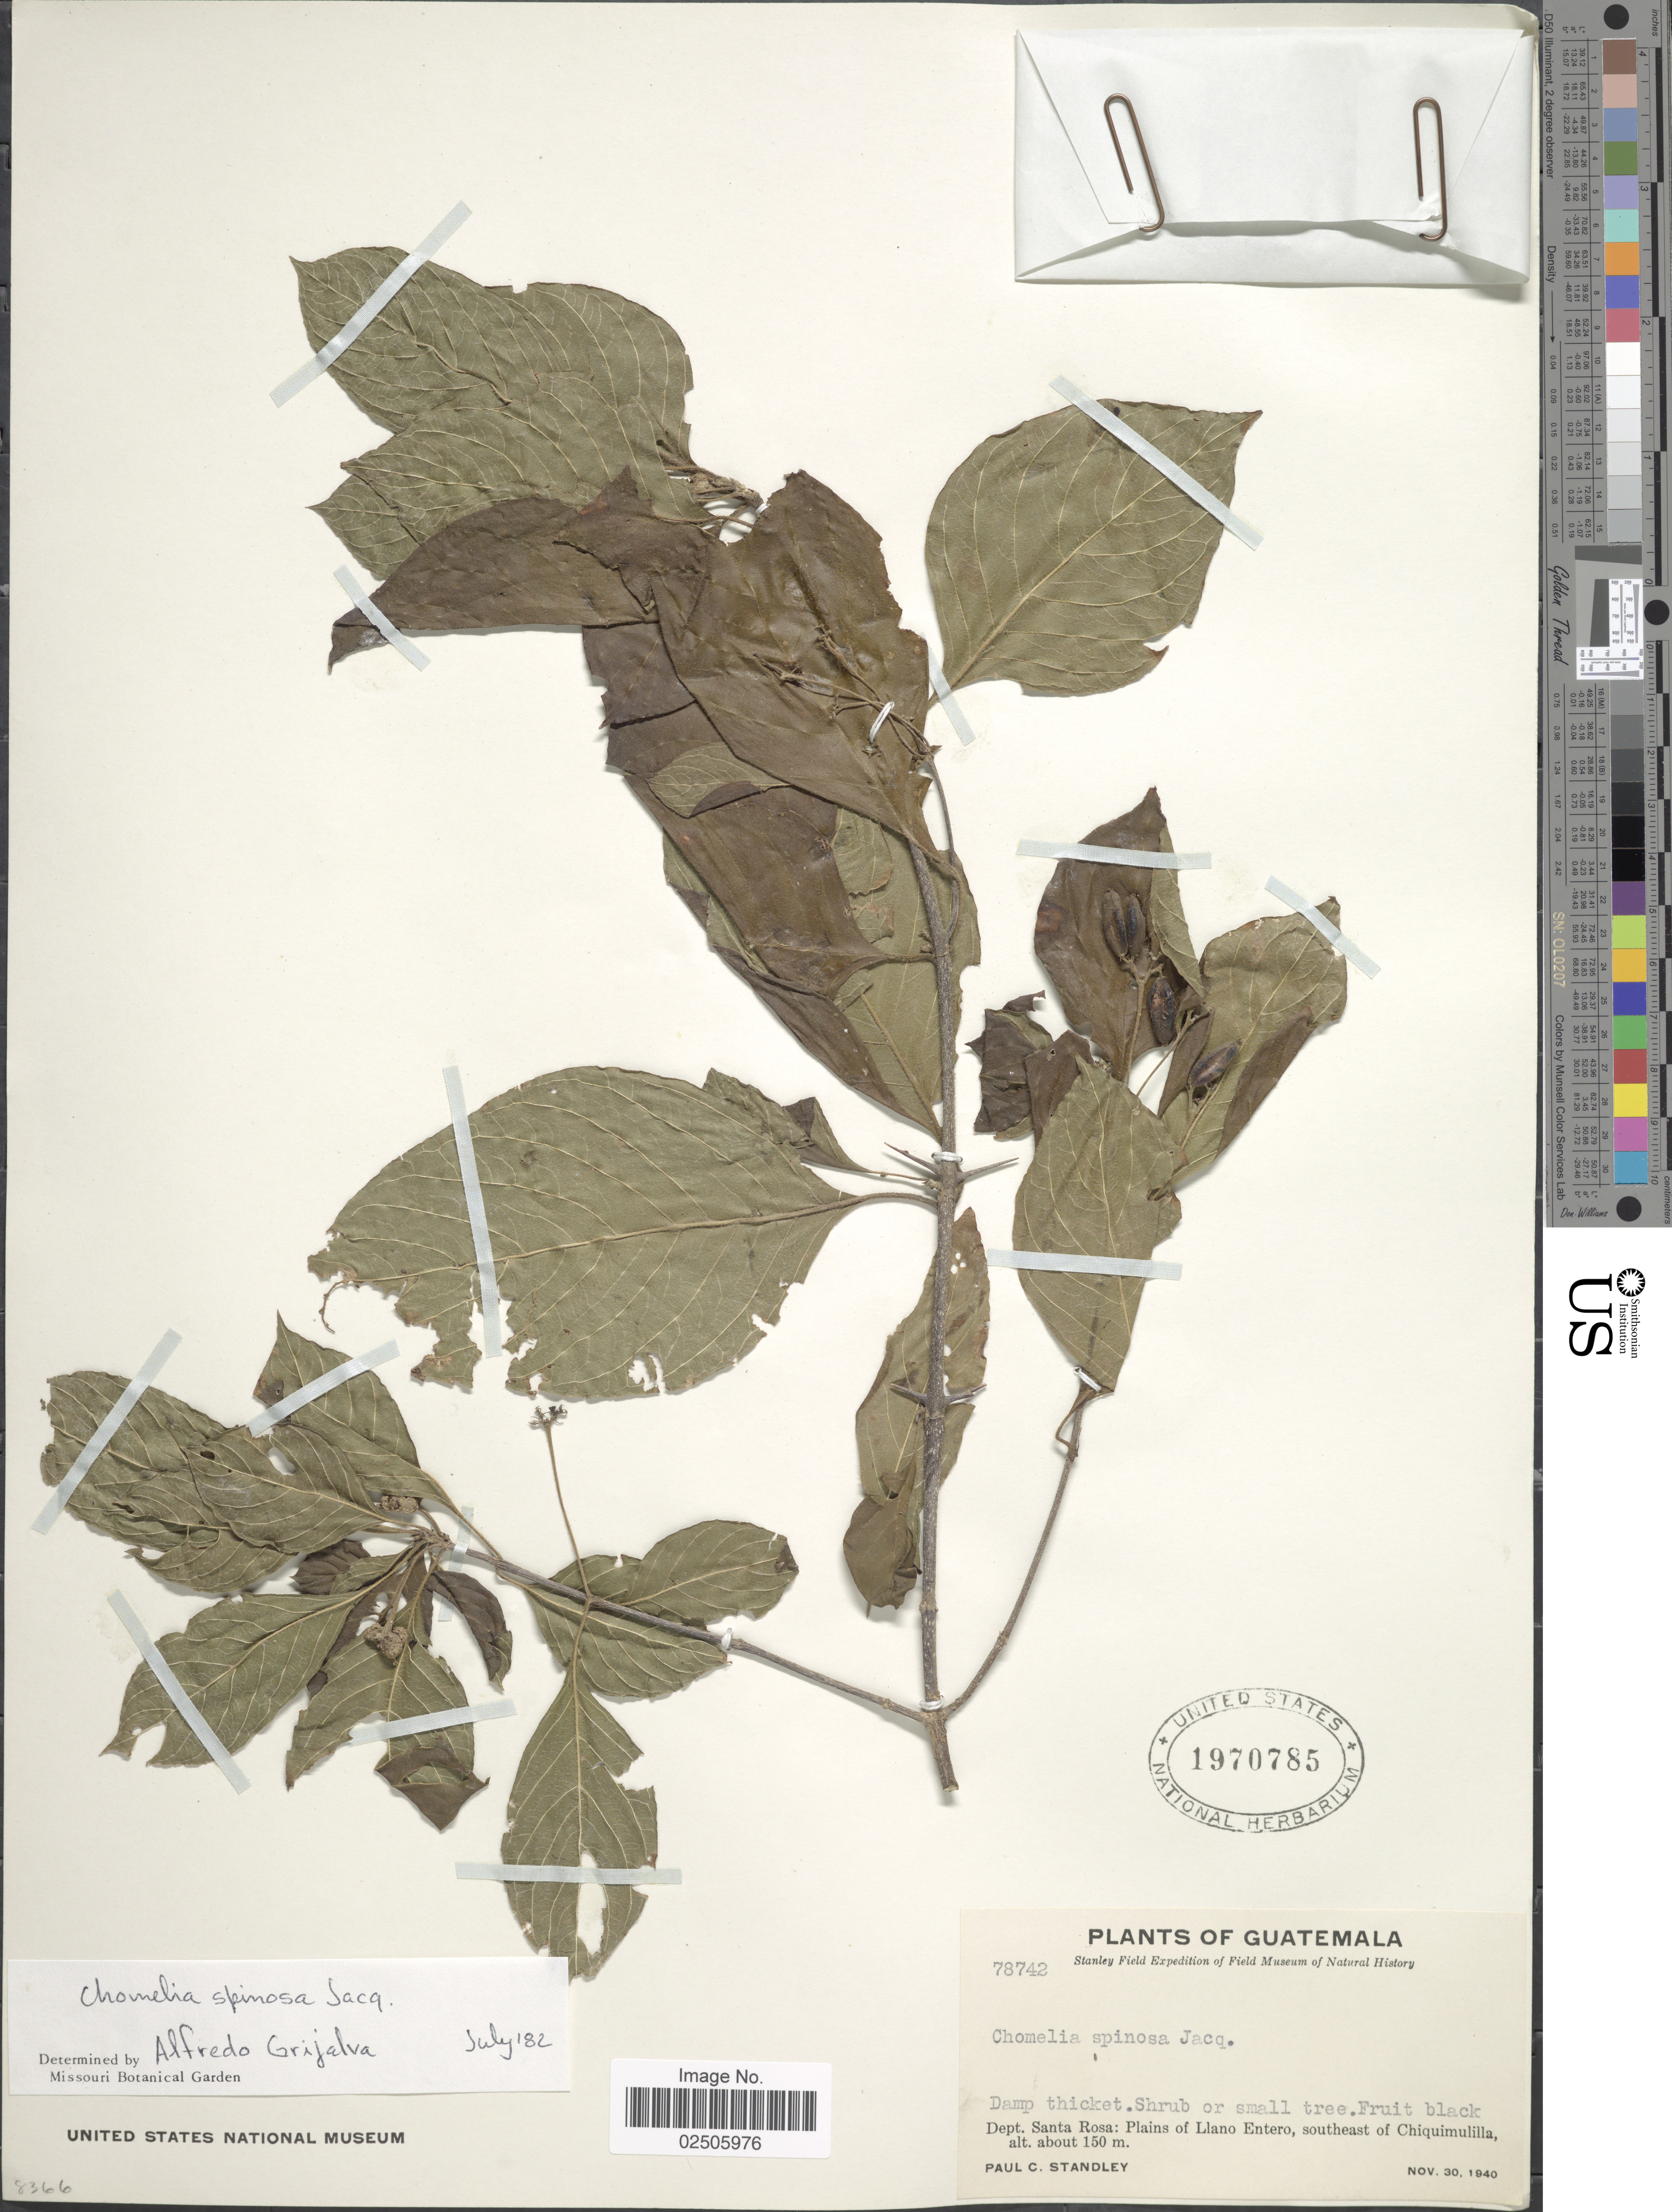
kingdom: Plantae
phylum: Tracheophyta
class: Magnoliopsida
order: Gentianales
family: Rubiaceae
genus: Chomelia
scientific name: Chomelia spinosa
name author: Jacq.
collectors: P. C. Standley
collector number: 78742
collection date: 1940-11-30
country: Guatemala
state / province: Santa Rosa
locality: Plains of Llano Entero, southeast of Chiquimulilla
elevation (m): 150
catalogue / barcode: US 1970785